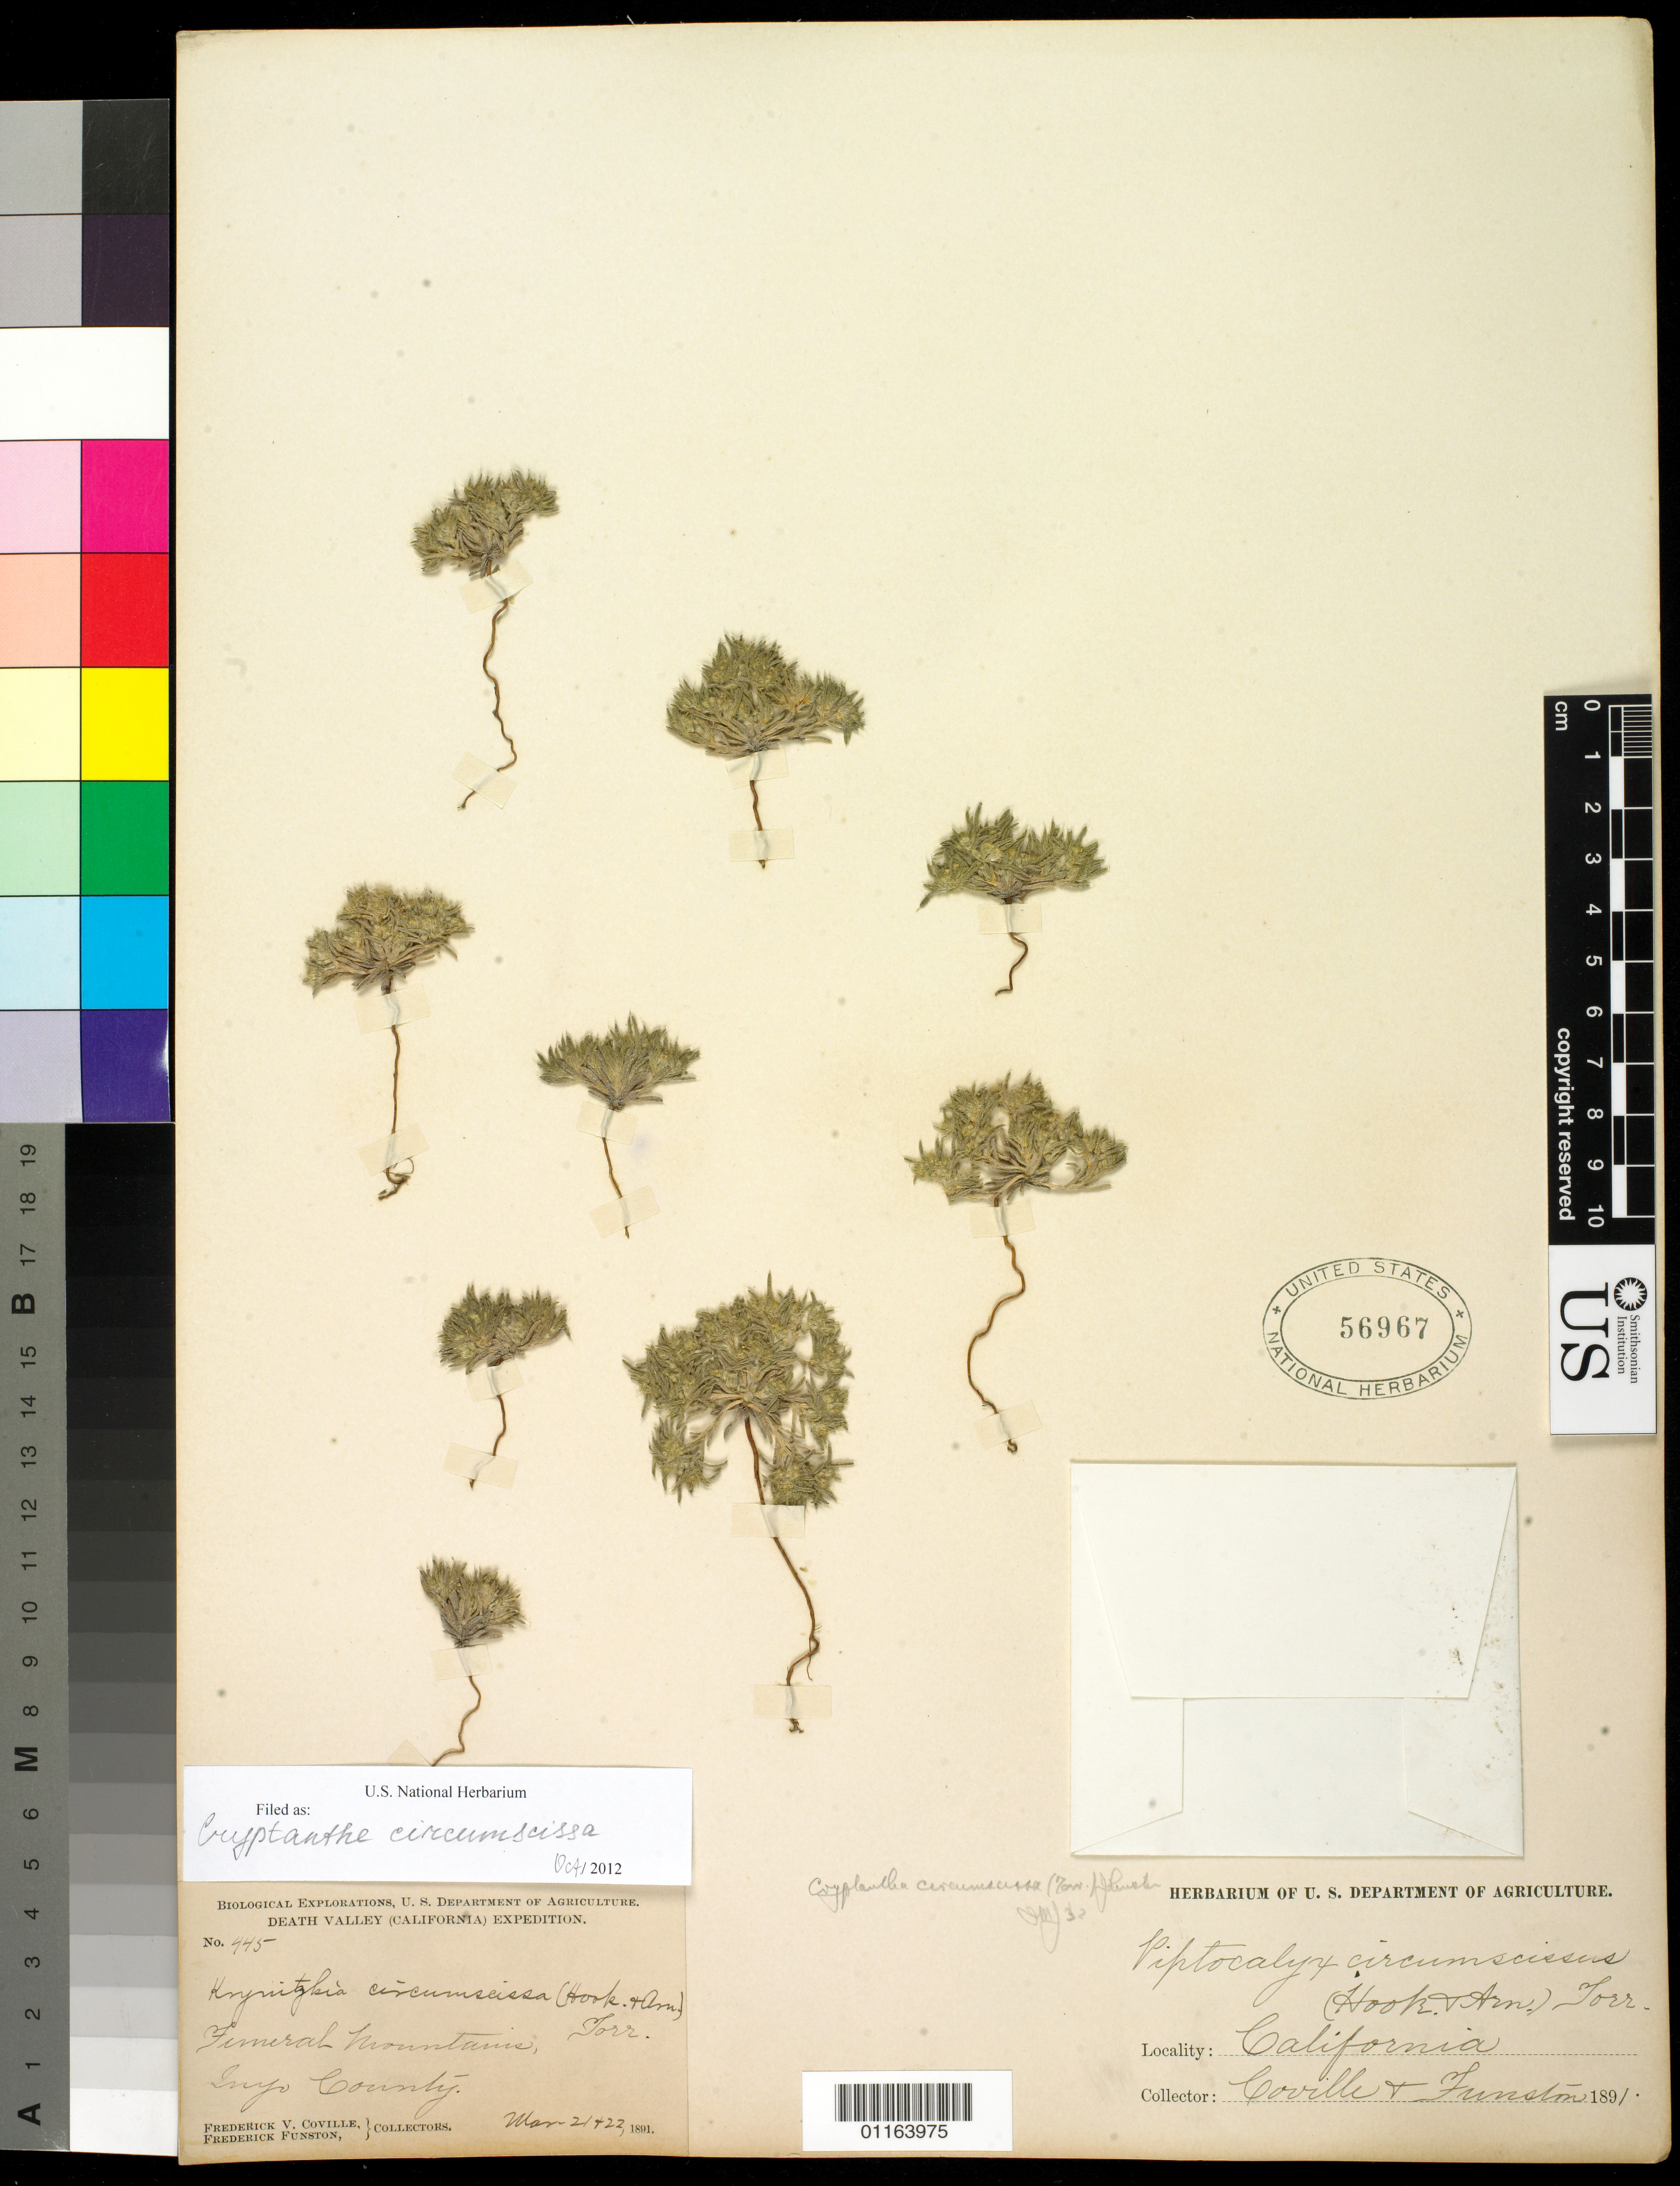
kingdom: Plantae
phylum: Tracheophyta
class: Magnoliopsida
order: Boraginales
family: Boraginaceae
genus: Cryptantha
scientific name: Cryptantha circumscissa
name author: (Hook. & Arn.) I.M. Johnst.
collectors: F. V. Coville & F. Funston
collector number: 445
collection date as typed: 21 Mar 1891 and 22 Mar 1891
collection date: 1891-03-21,1891-03-22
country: United States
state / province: California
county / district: Inyo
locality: Funeral Mountains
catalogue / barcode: US 56967